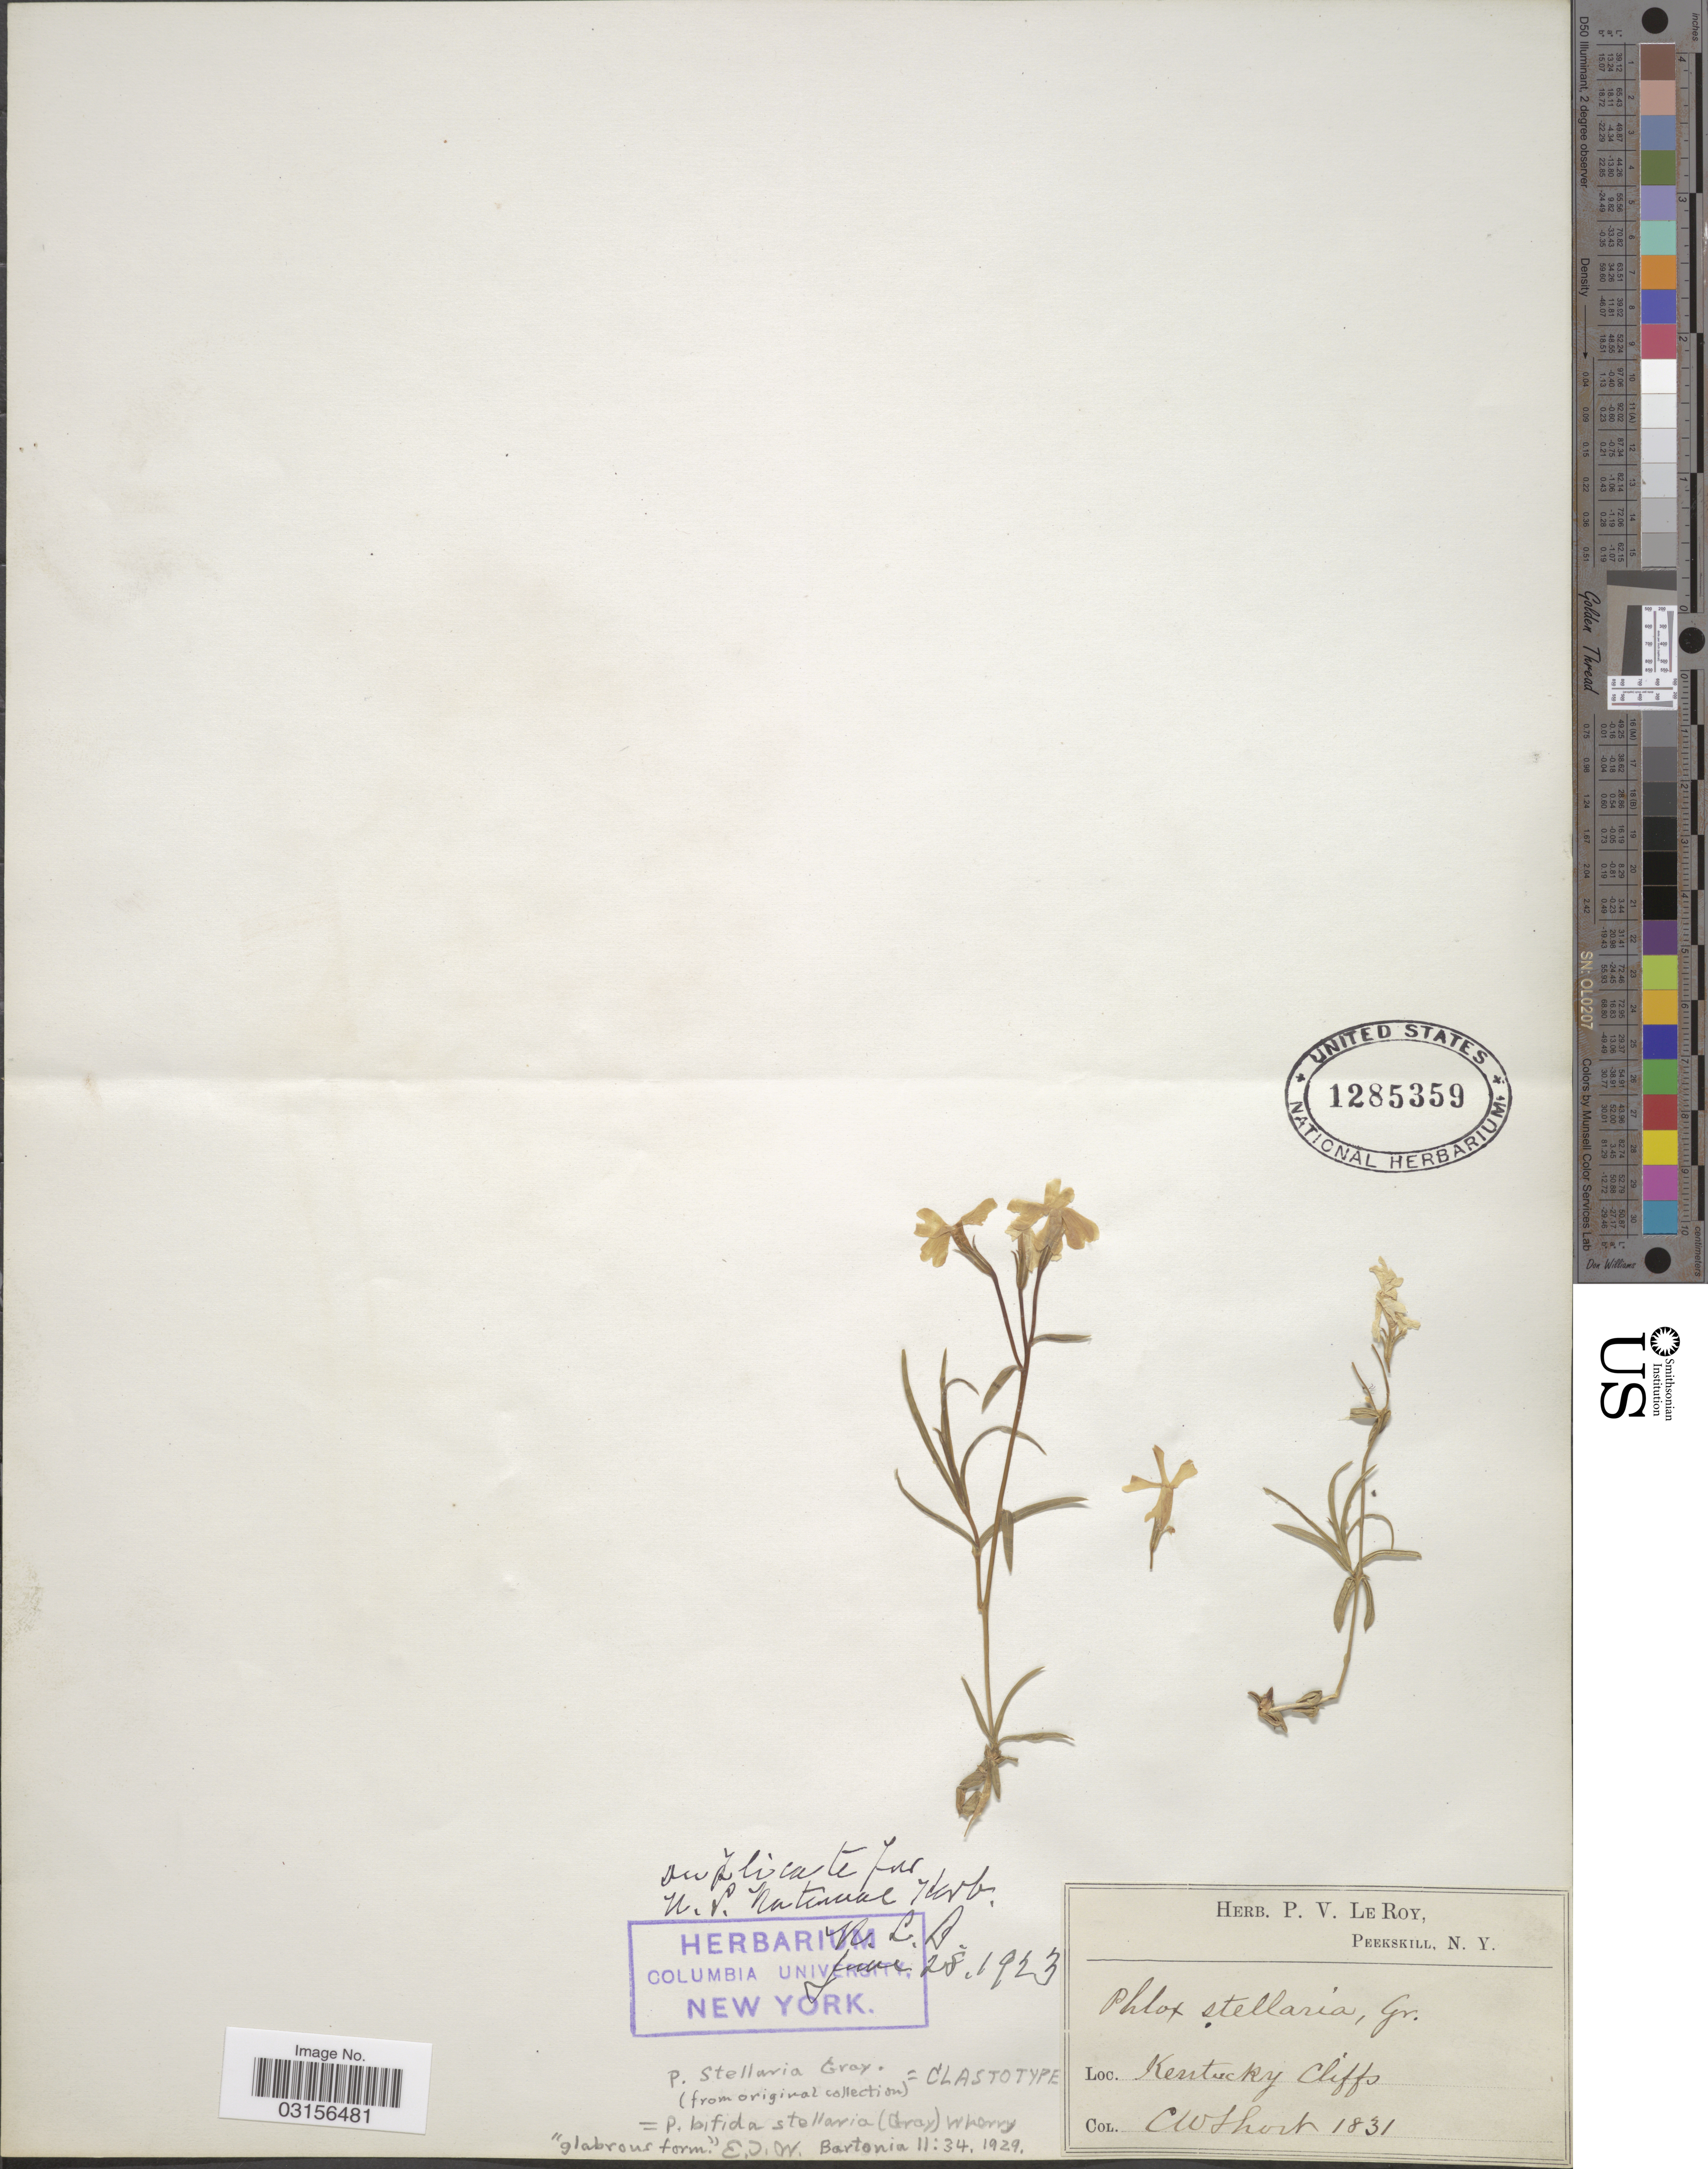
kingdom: Plantae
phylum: Tracheophyta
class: Magnoliopsida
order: Ericales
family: Polemoniaceae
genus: Phlox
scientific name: Phlox bifida subsp. stellaria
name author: (A. Gray) Wherry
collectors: C. Short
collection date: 1831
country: United States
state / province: Kentucky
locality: Kentucky Cliffs.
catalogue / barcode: US 1285359